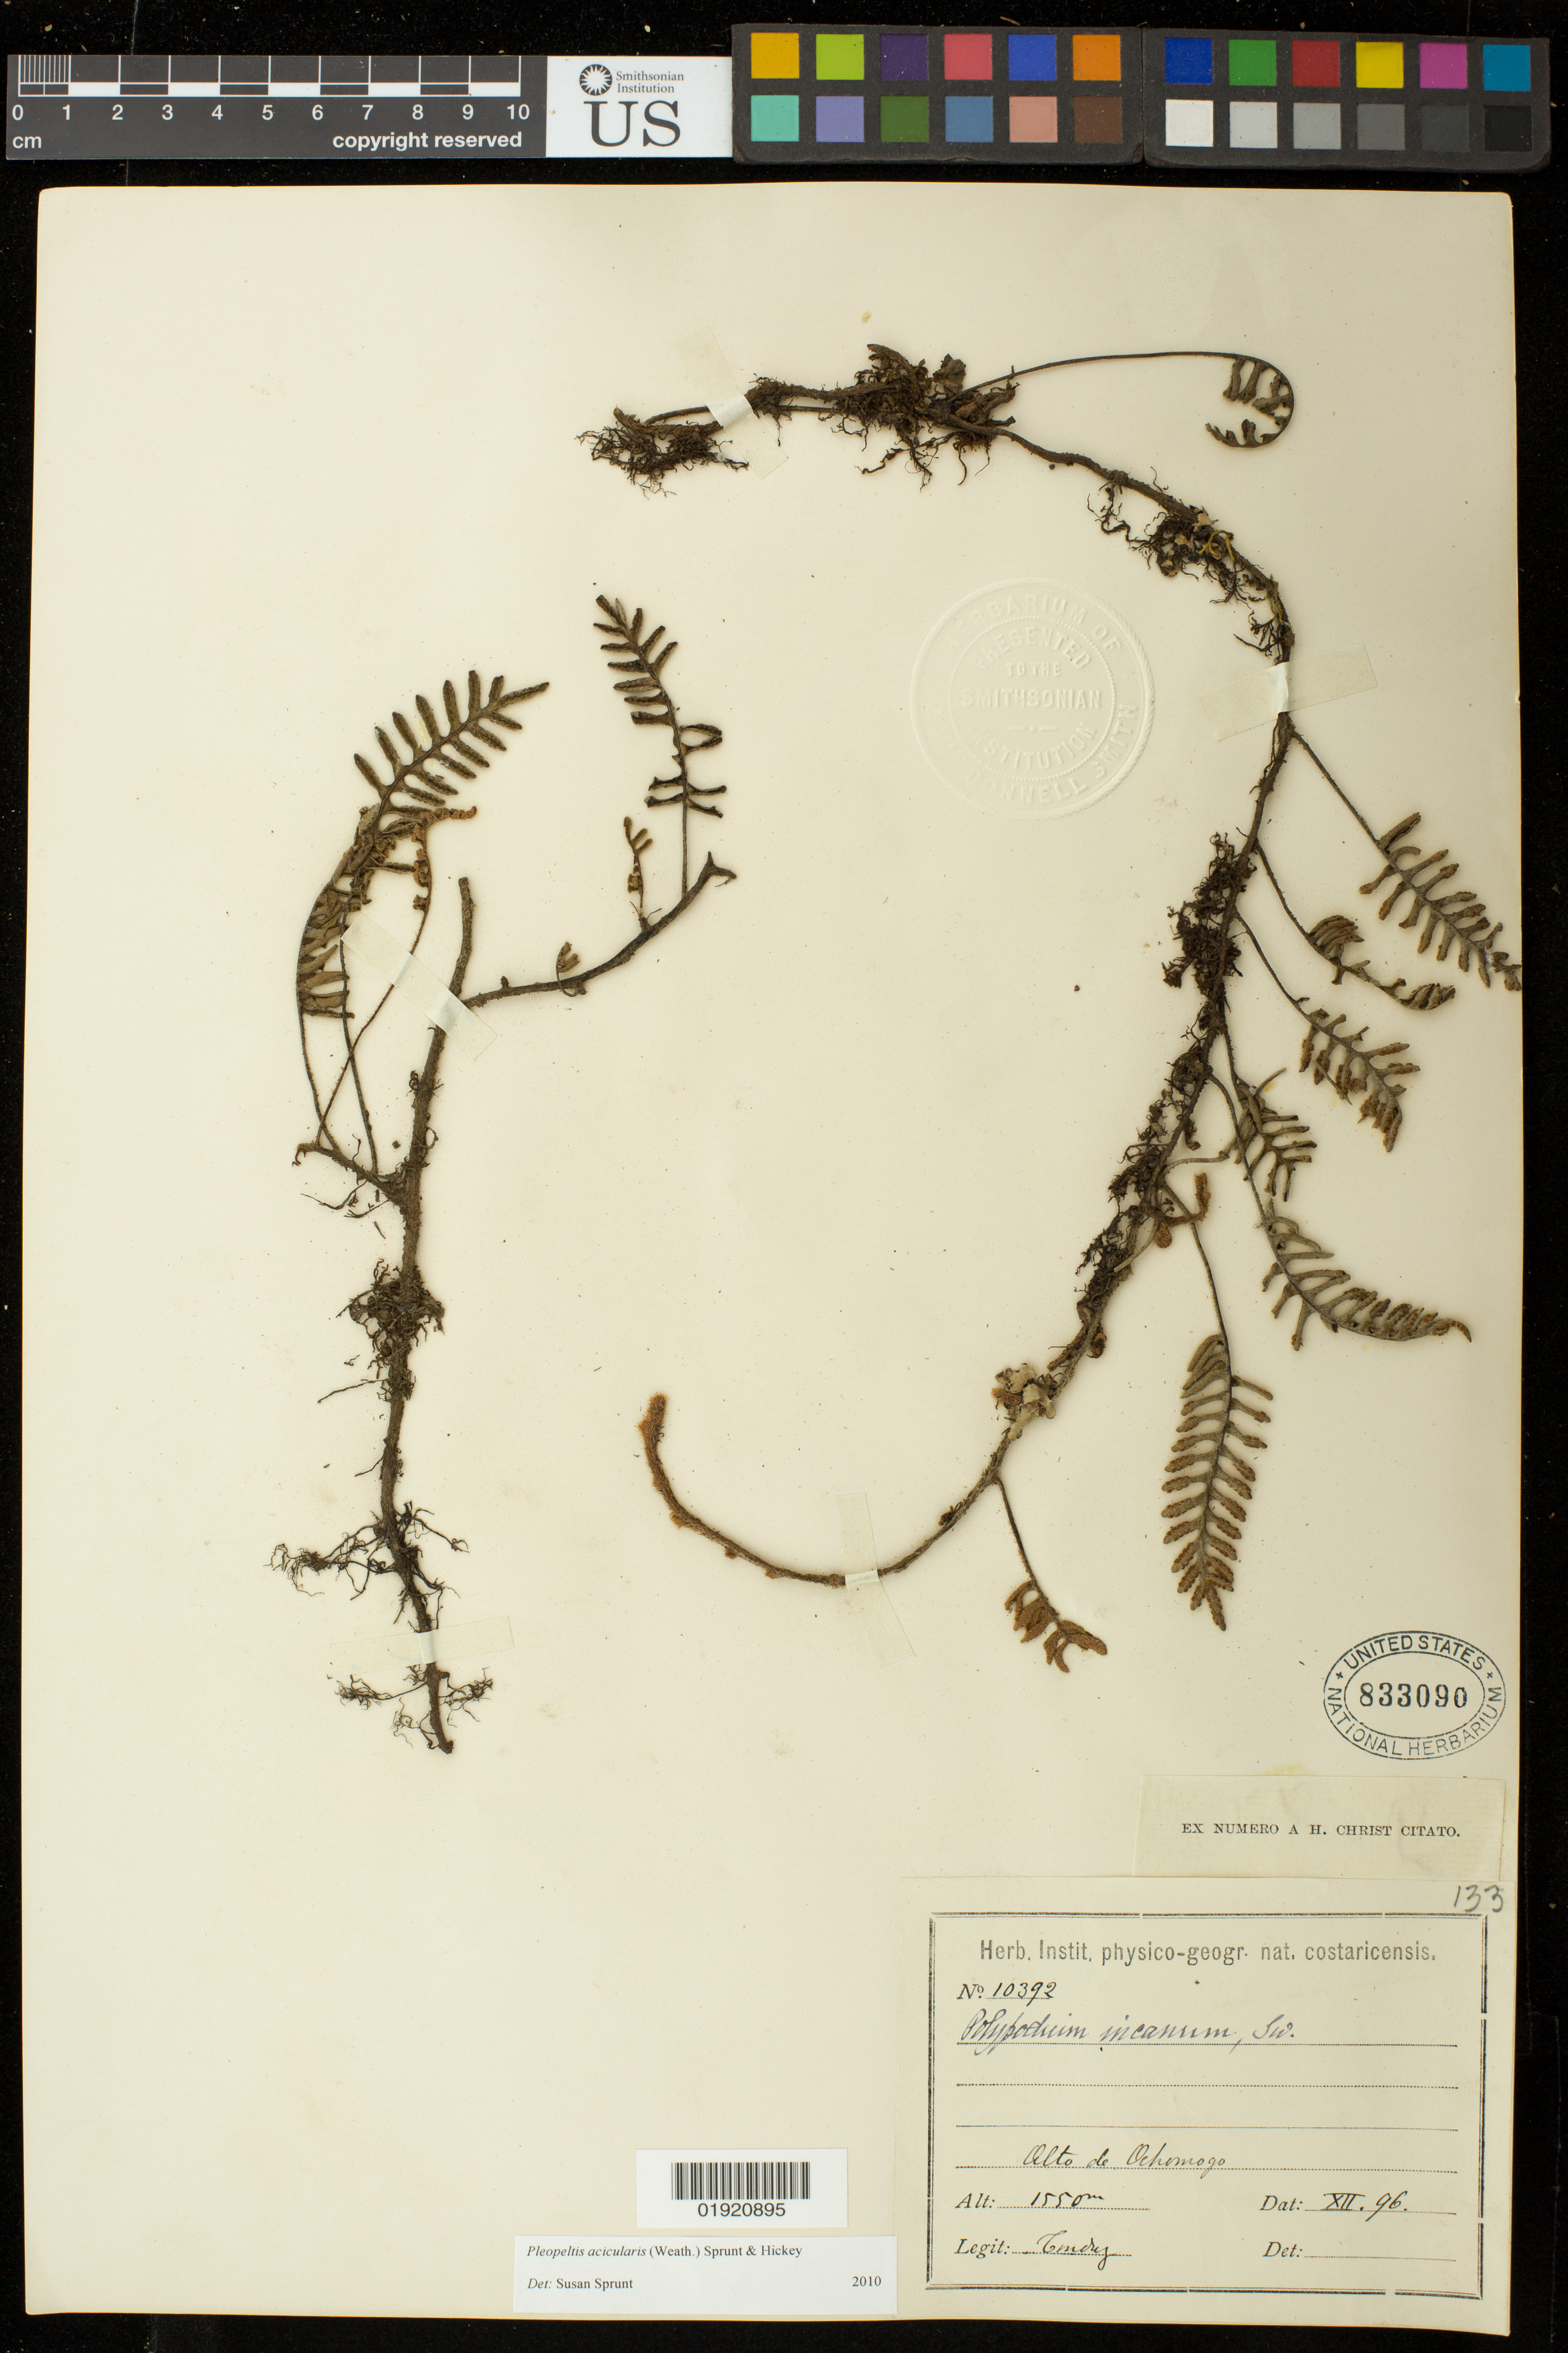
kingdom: Plantae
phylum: Tracheophyta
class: Polypodiopsida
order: Polypodiales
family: Polypodiaceae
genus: Pleopeltis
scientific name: Pleopeltis acicularis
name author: (Weath.) A.R. Sm. & Krömer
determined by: Sprunt, S. V.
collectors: -. Cindy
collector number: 10392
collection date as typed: XII.96.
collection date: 1896-12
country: Costa Rica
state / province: Cartago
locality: Alto de Ochomogo.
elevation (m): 1550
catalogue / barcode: US 833090